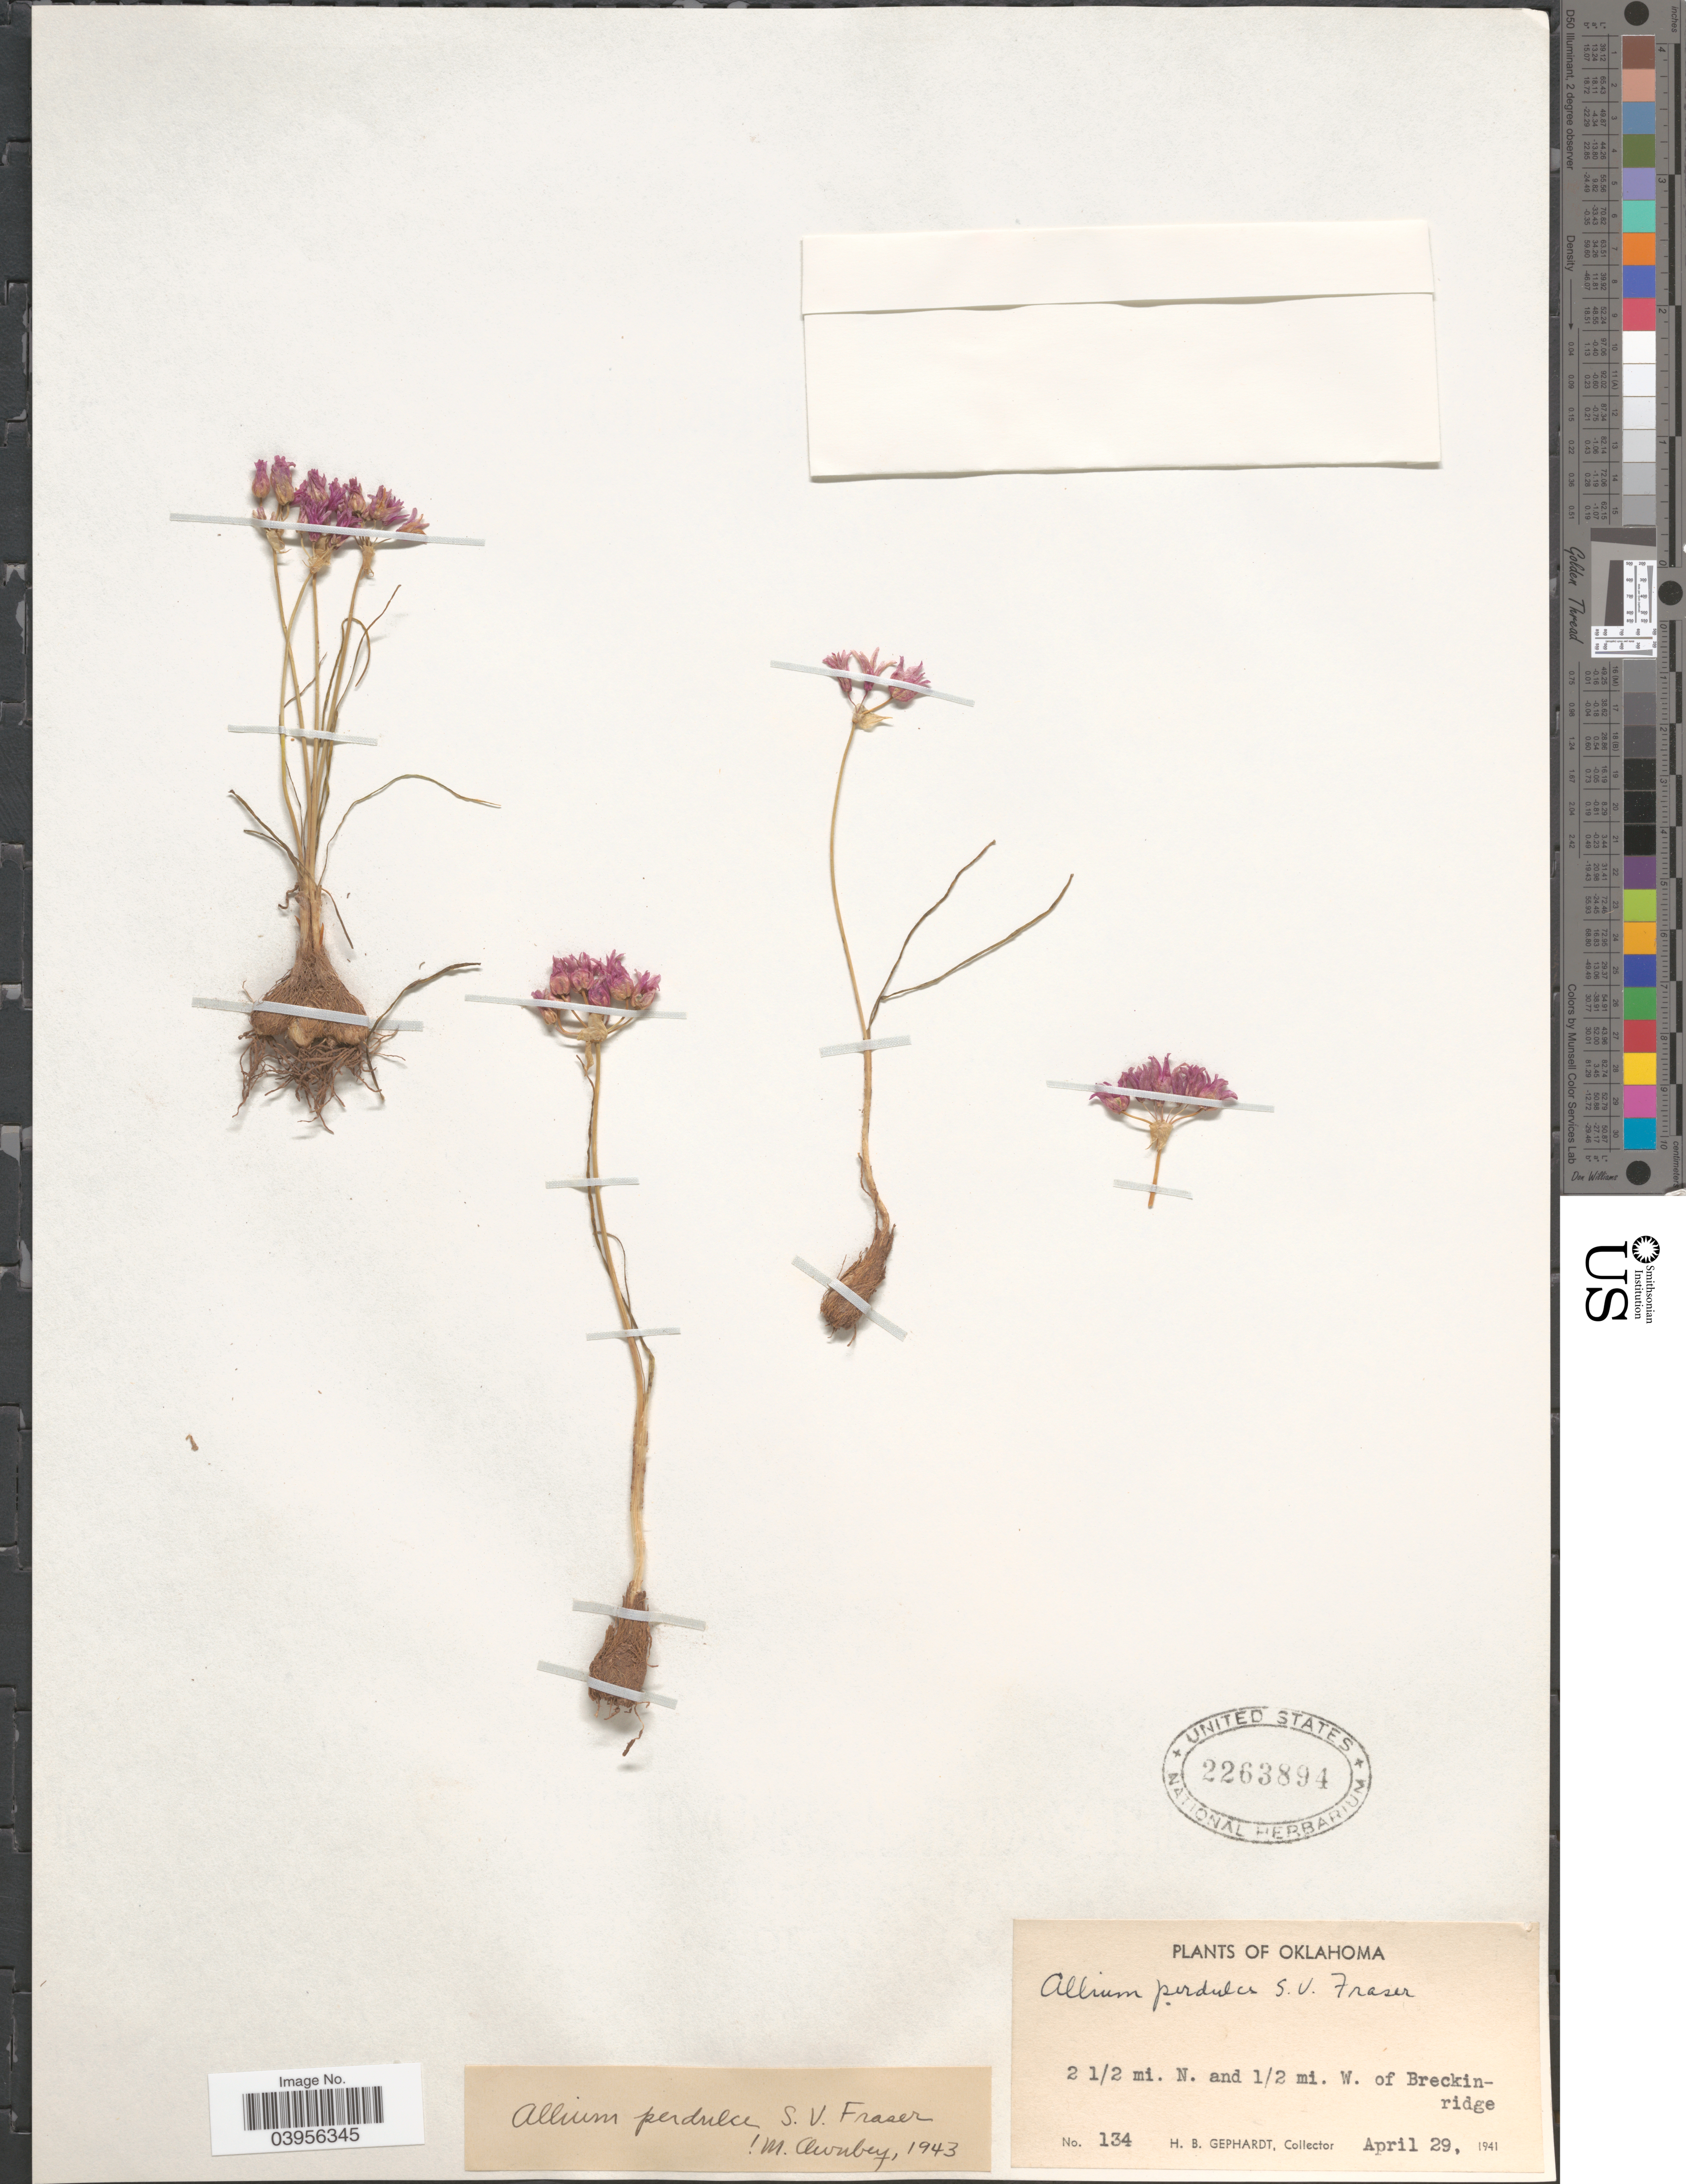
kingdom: Plantae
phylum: Tracheophyta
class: Liliopsida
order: Asparagales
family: Amaryllidaceae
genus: Allium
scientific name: Allium perdulce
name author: S.V. Fraser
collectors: H. Gephardt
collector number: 134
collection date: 1941-04-29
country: United States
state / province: Oklahoma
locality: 2 1/2 mi. N. and 1/2 mi. W of Breckinridge.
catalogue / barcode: US 2263894